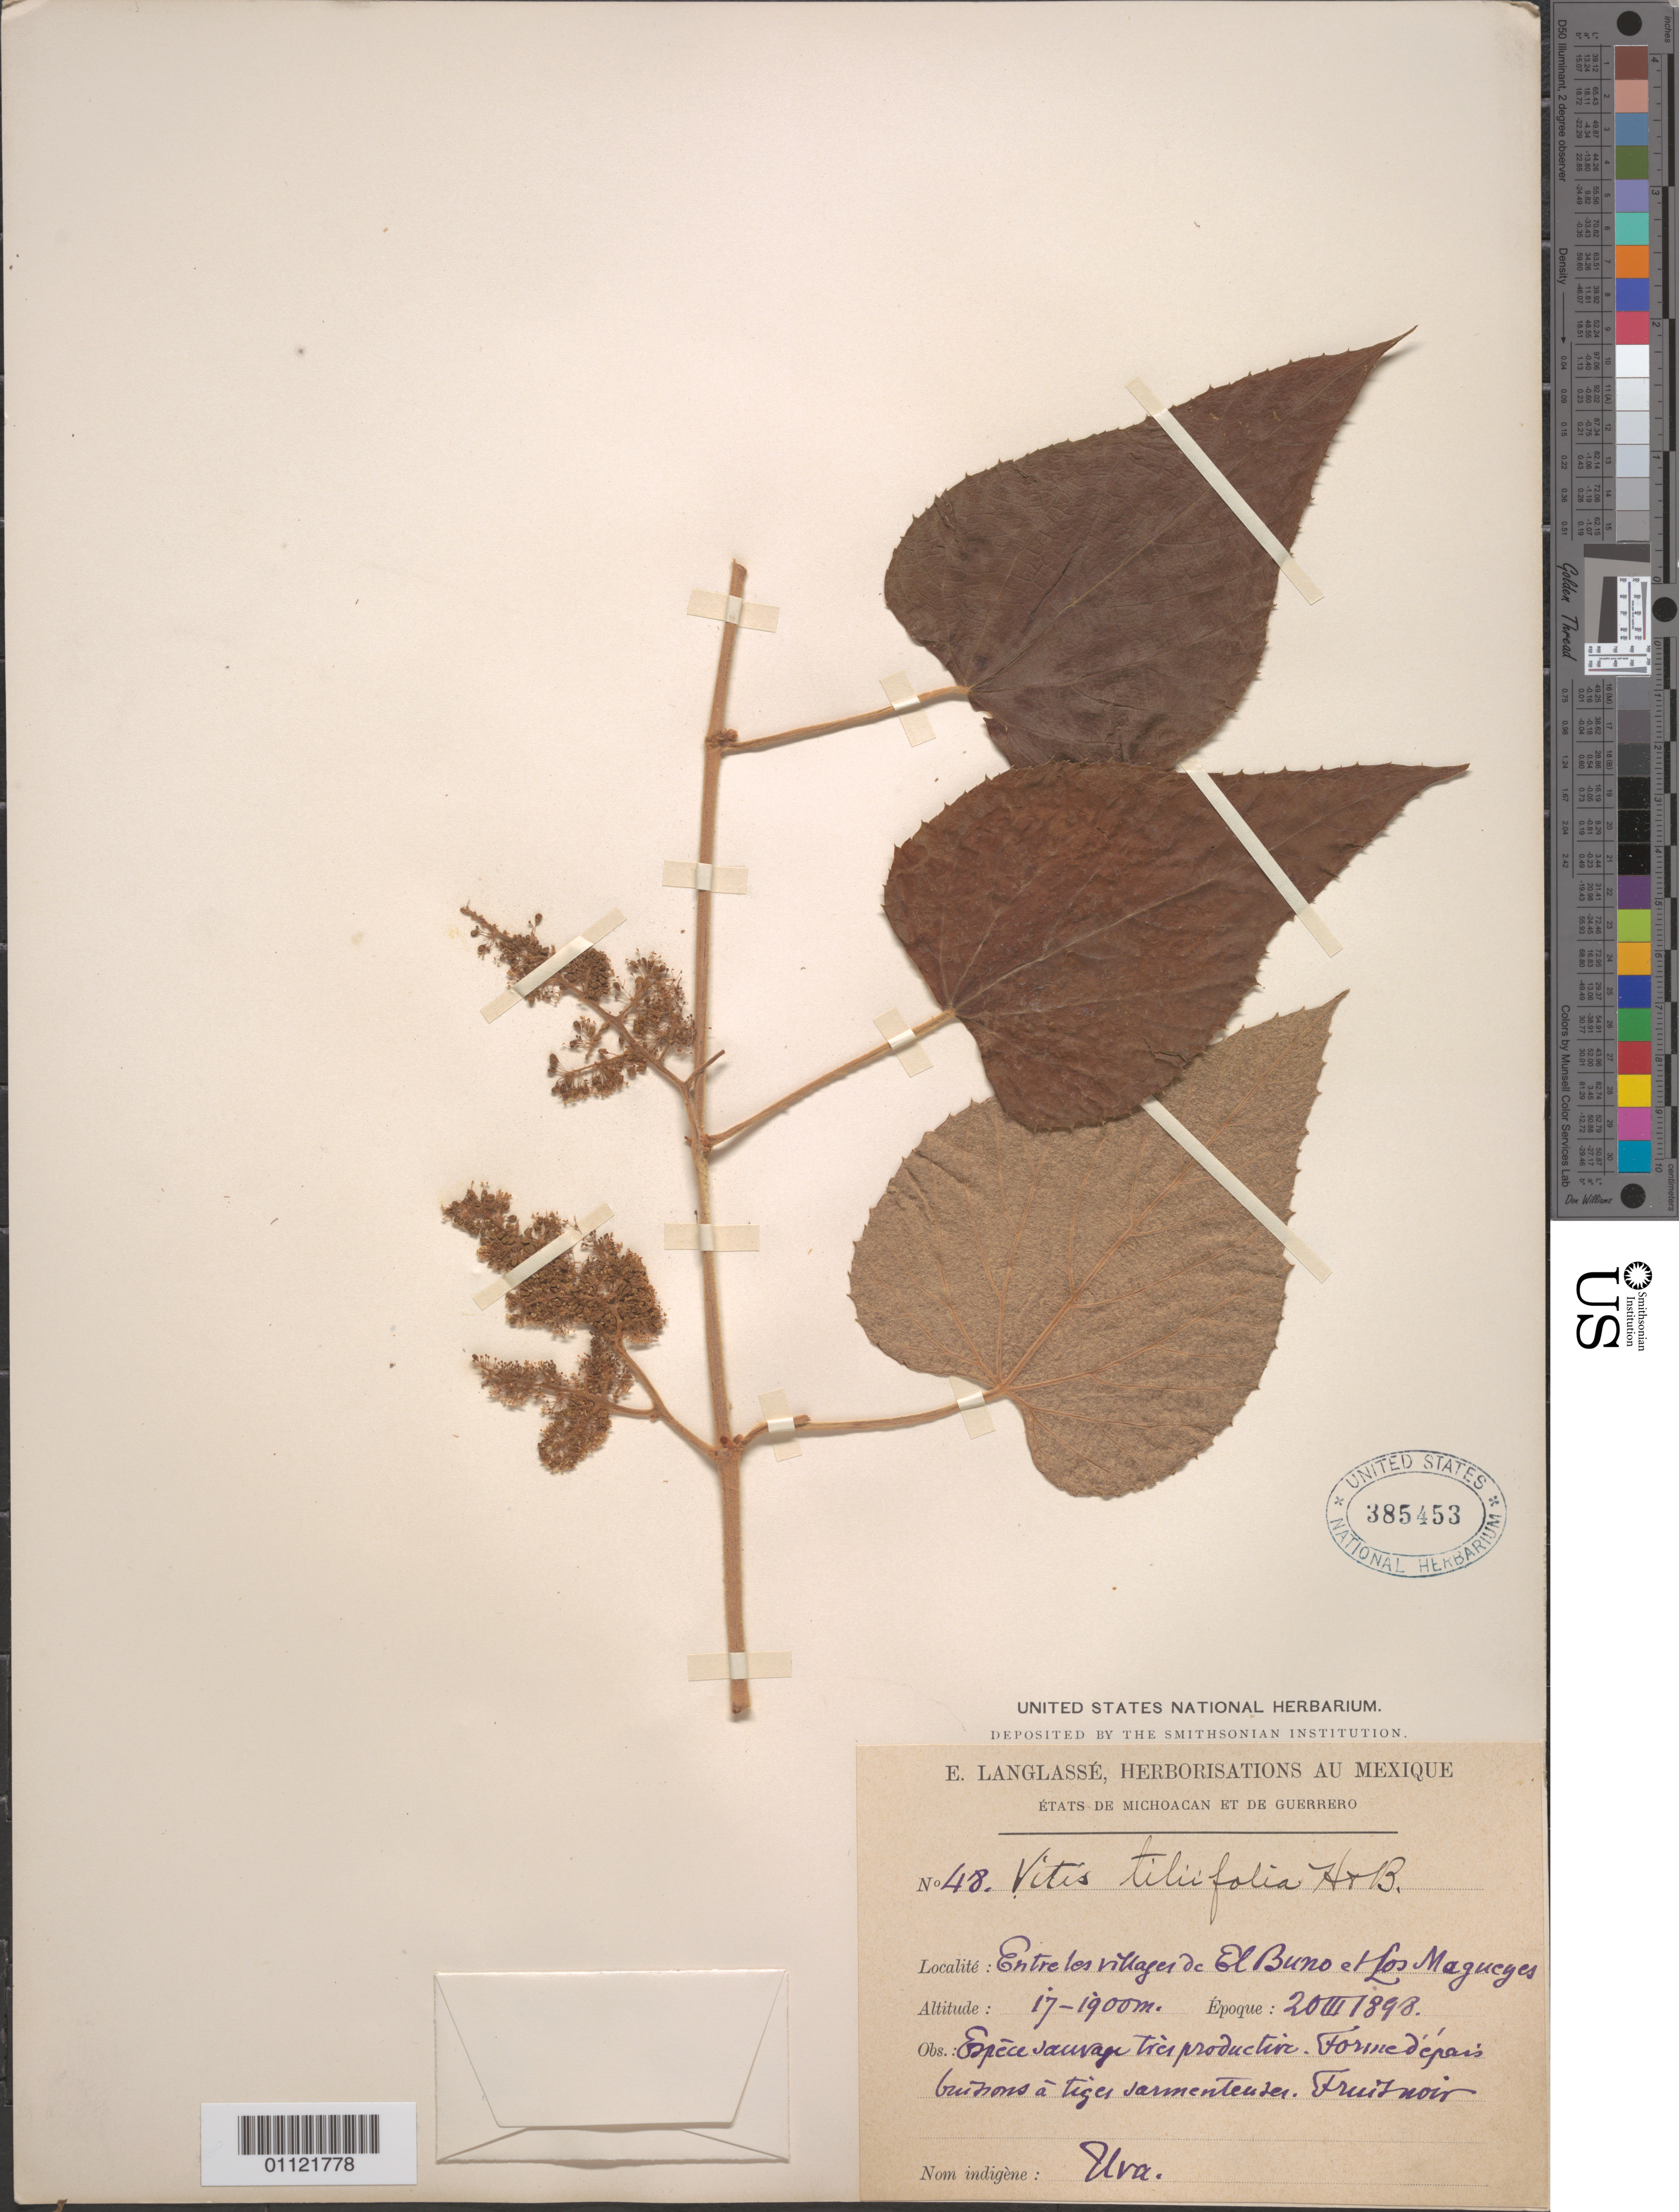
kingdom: Plantae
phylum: Tracheophyta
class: Magnoliopsida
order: Vitales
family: Vitaceae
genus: Vitis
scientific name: Vitis tiliifolia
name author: Humb. & Bonpl. ex Schult.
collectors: E. Langlassé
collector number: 48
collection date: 1898-03-20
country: Mexico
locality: Michoacan and Guerrero, Entre los villages dc El Buno et Las Magueyes.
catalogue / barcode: US 385453